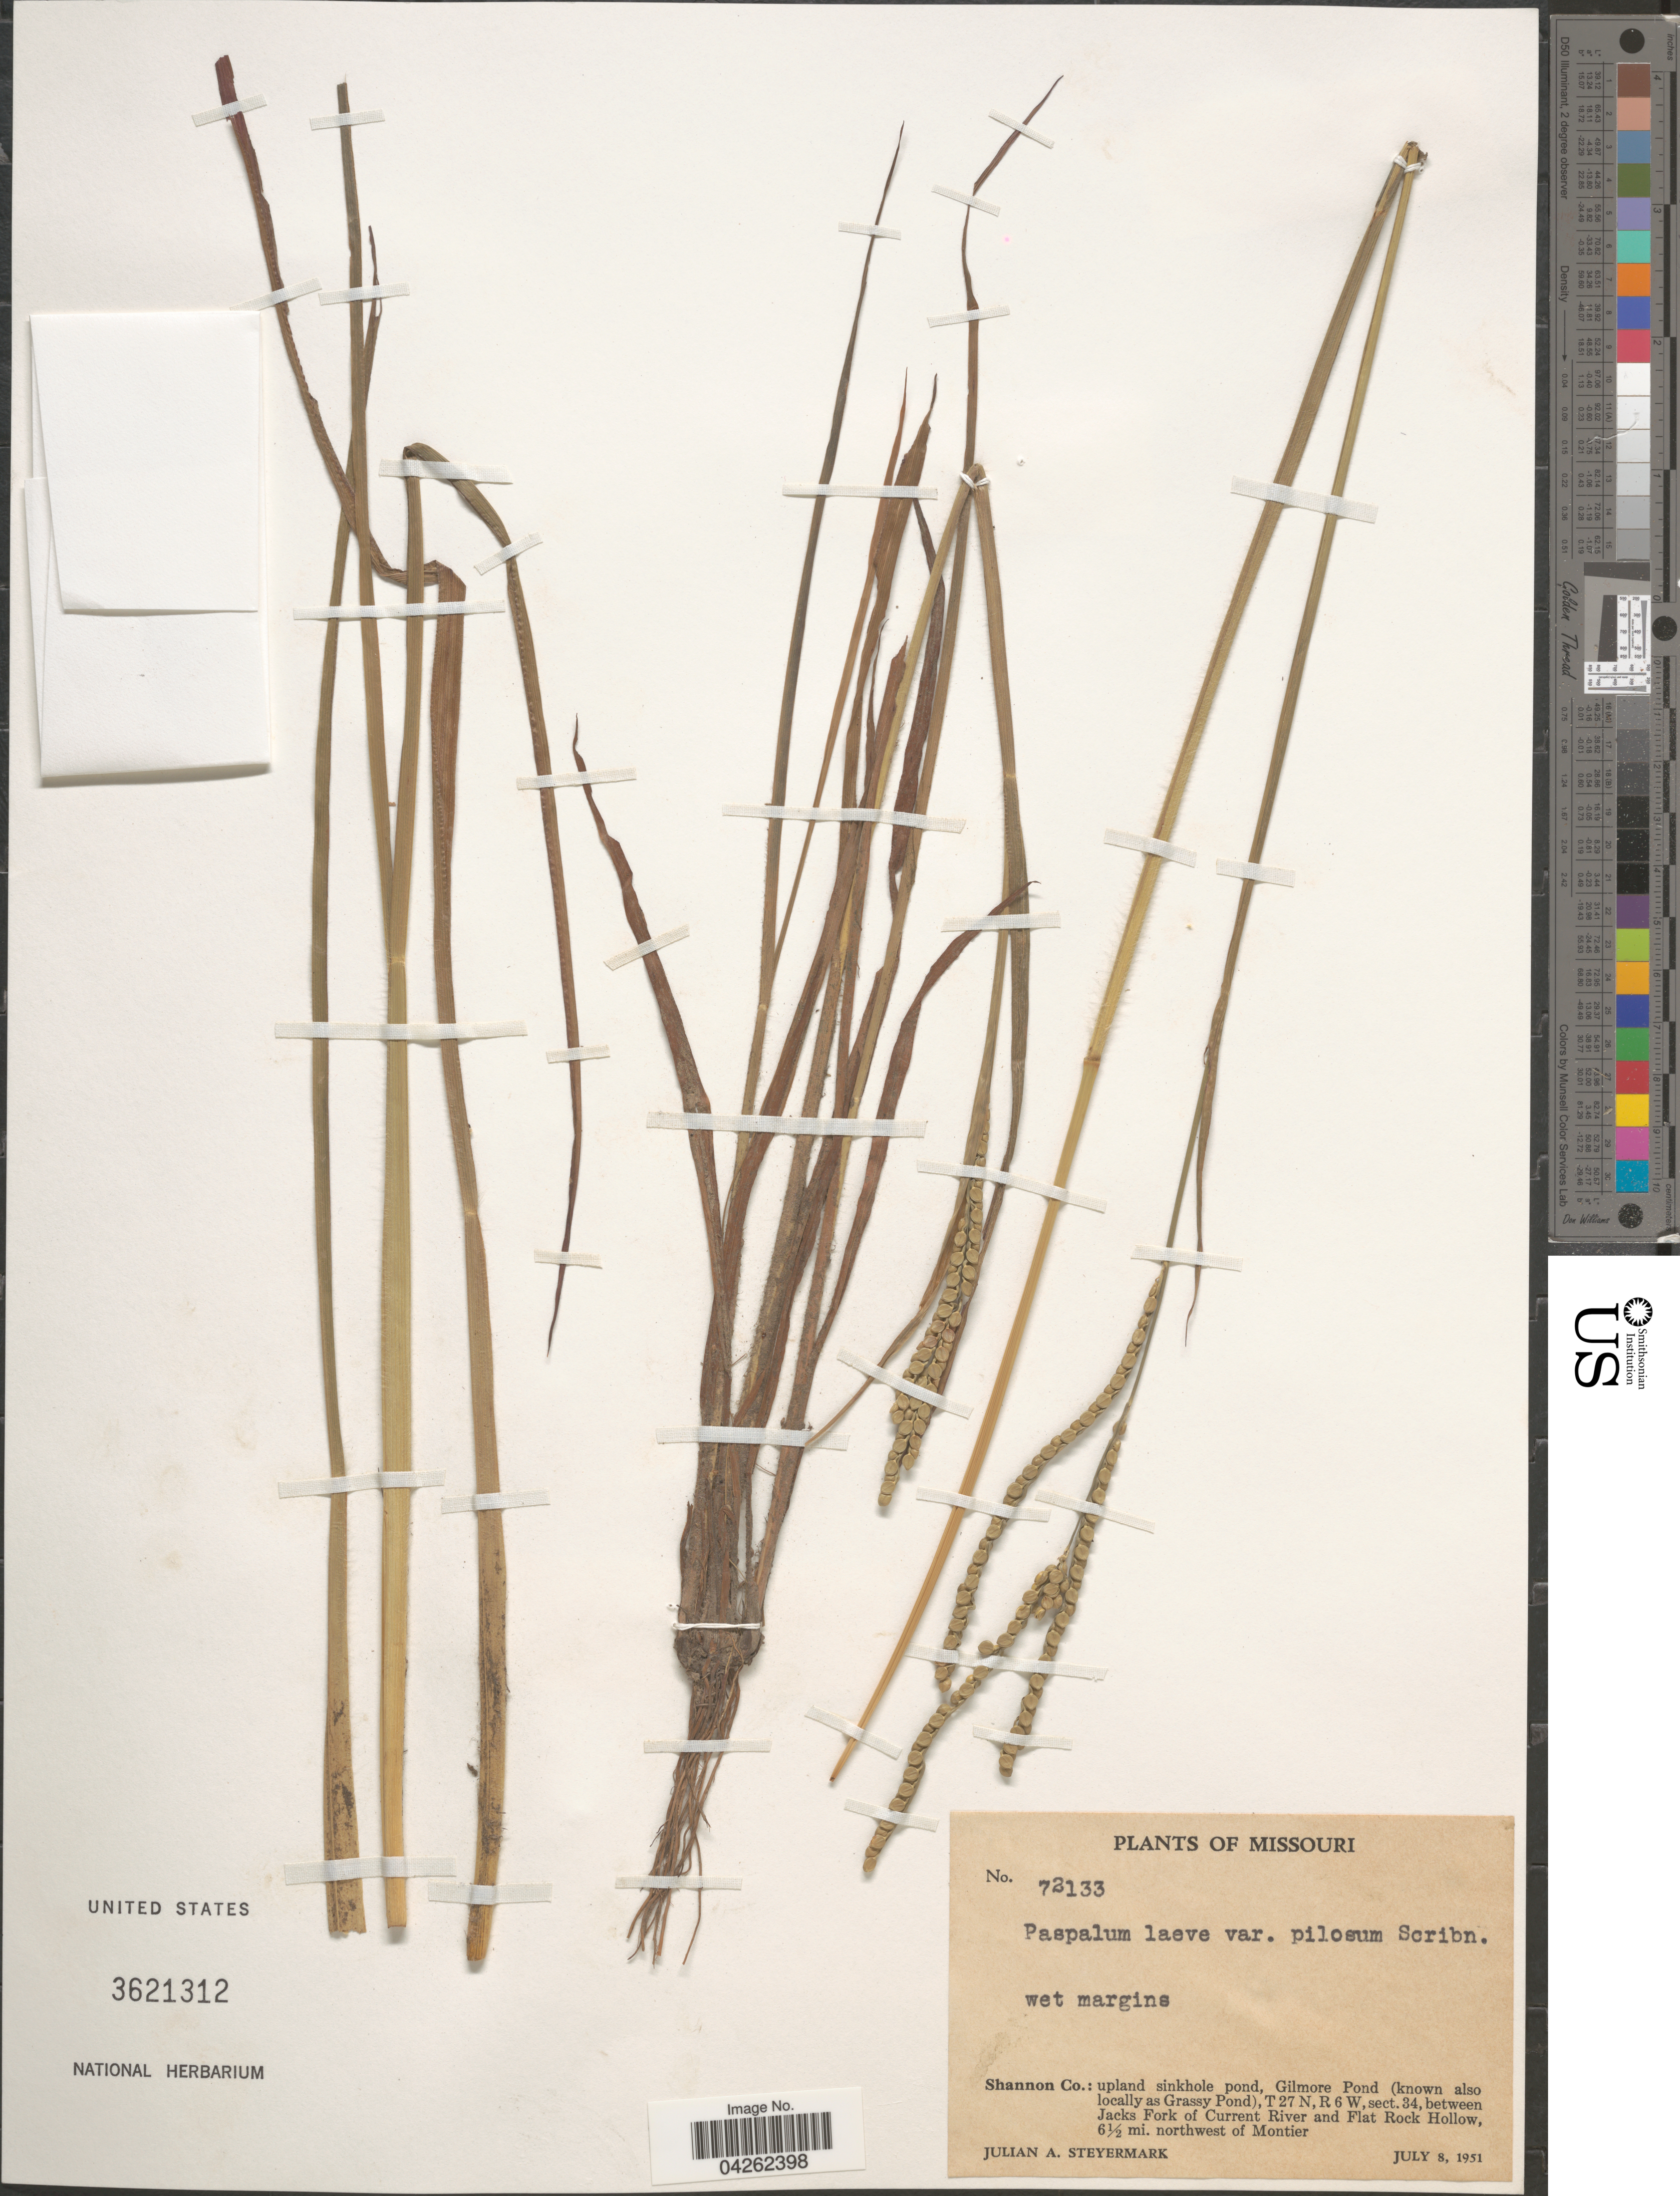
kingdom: Plantae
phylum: Tracheophyta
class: Liliopsida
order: Poales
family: Poaceae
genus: Paspalum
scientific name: Paspalum laeve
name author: Michx.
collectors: J. Steyermark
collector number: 72133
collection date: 1951-07-08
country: United States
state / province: Missouri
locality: Shannon Co.: upland sinkhole pond, Gilmore Piond (known also locally as Grassy Pond), T 27 N, R 6 W, sect. 34, between Jacks Fork of Current River and Flat Rock Hollow, 6½ mi. northwest of Montier.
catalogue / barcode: US 3621312